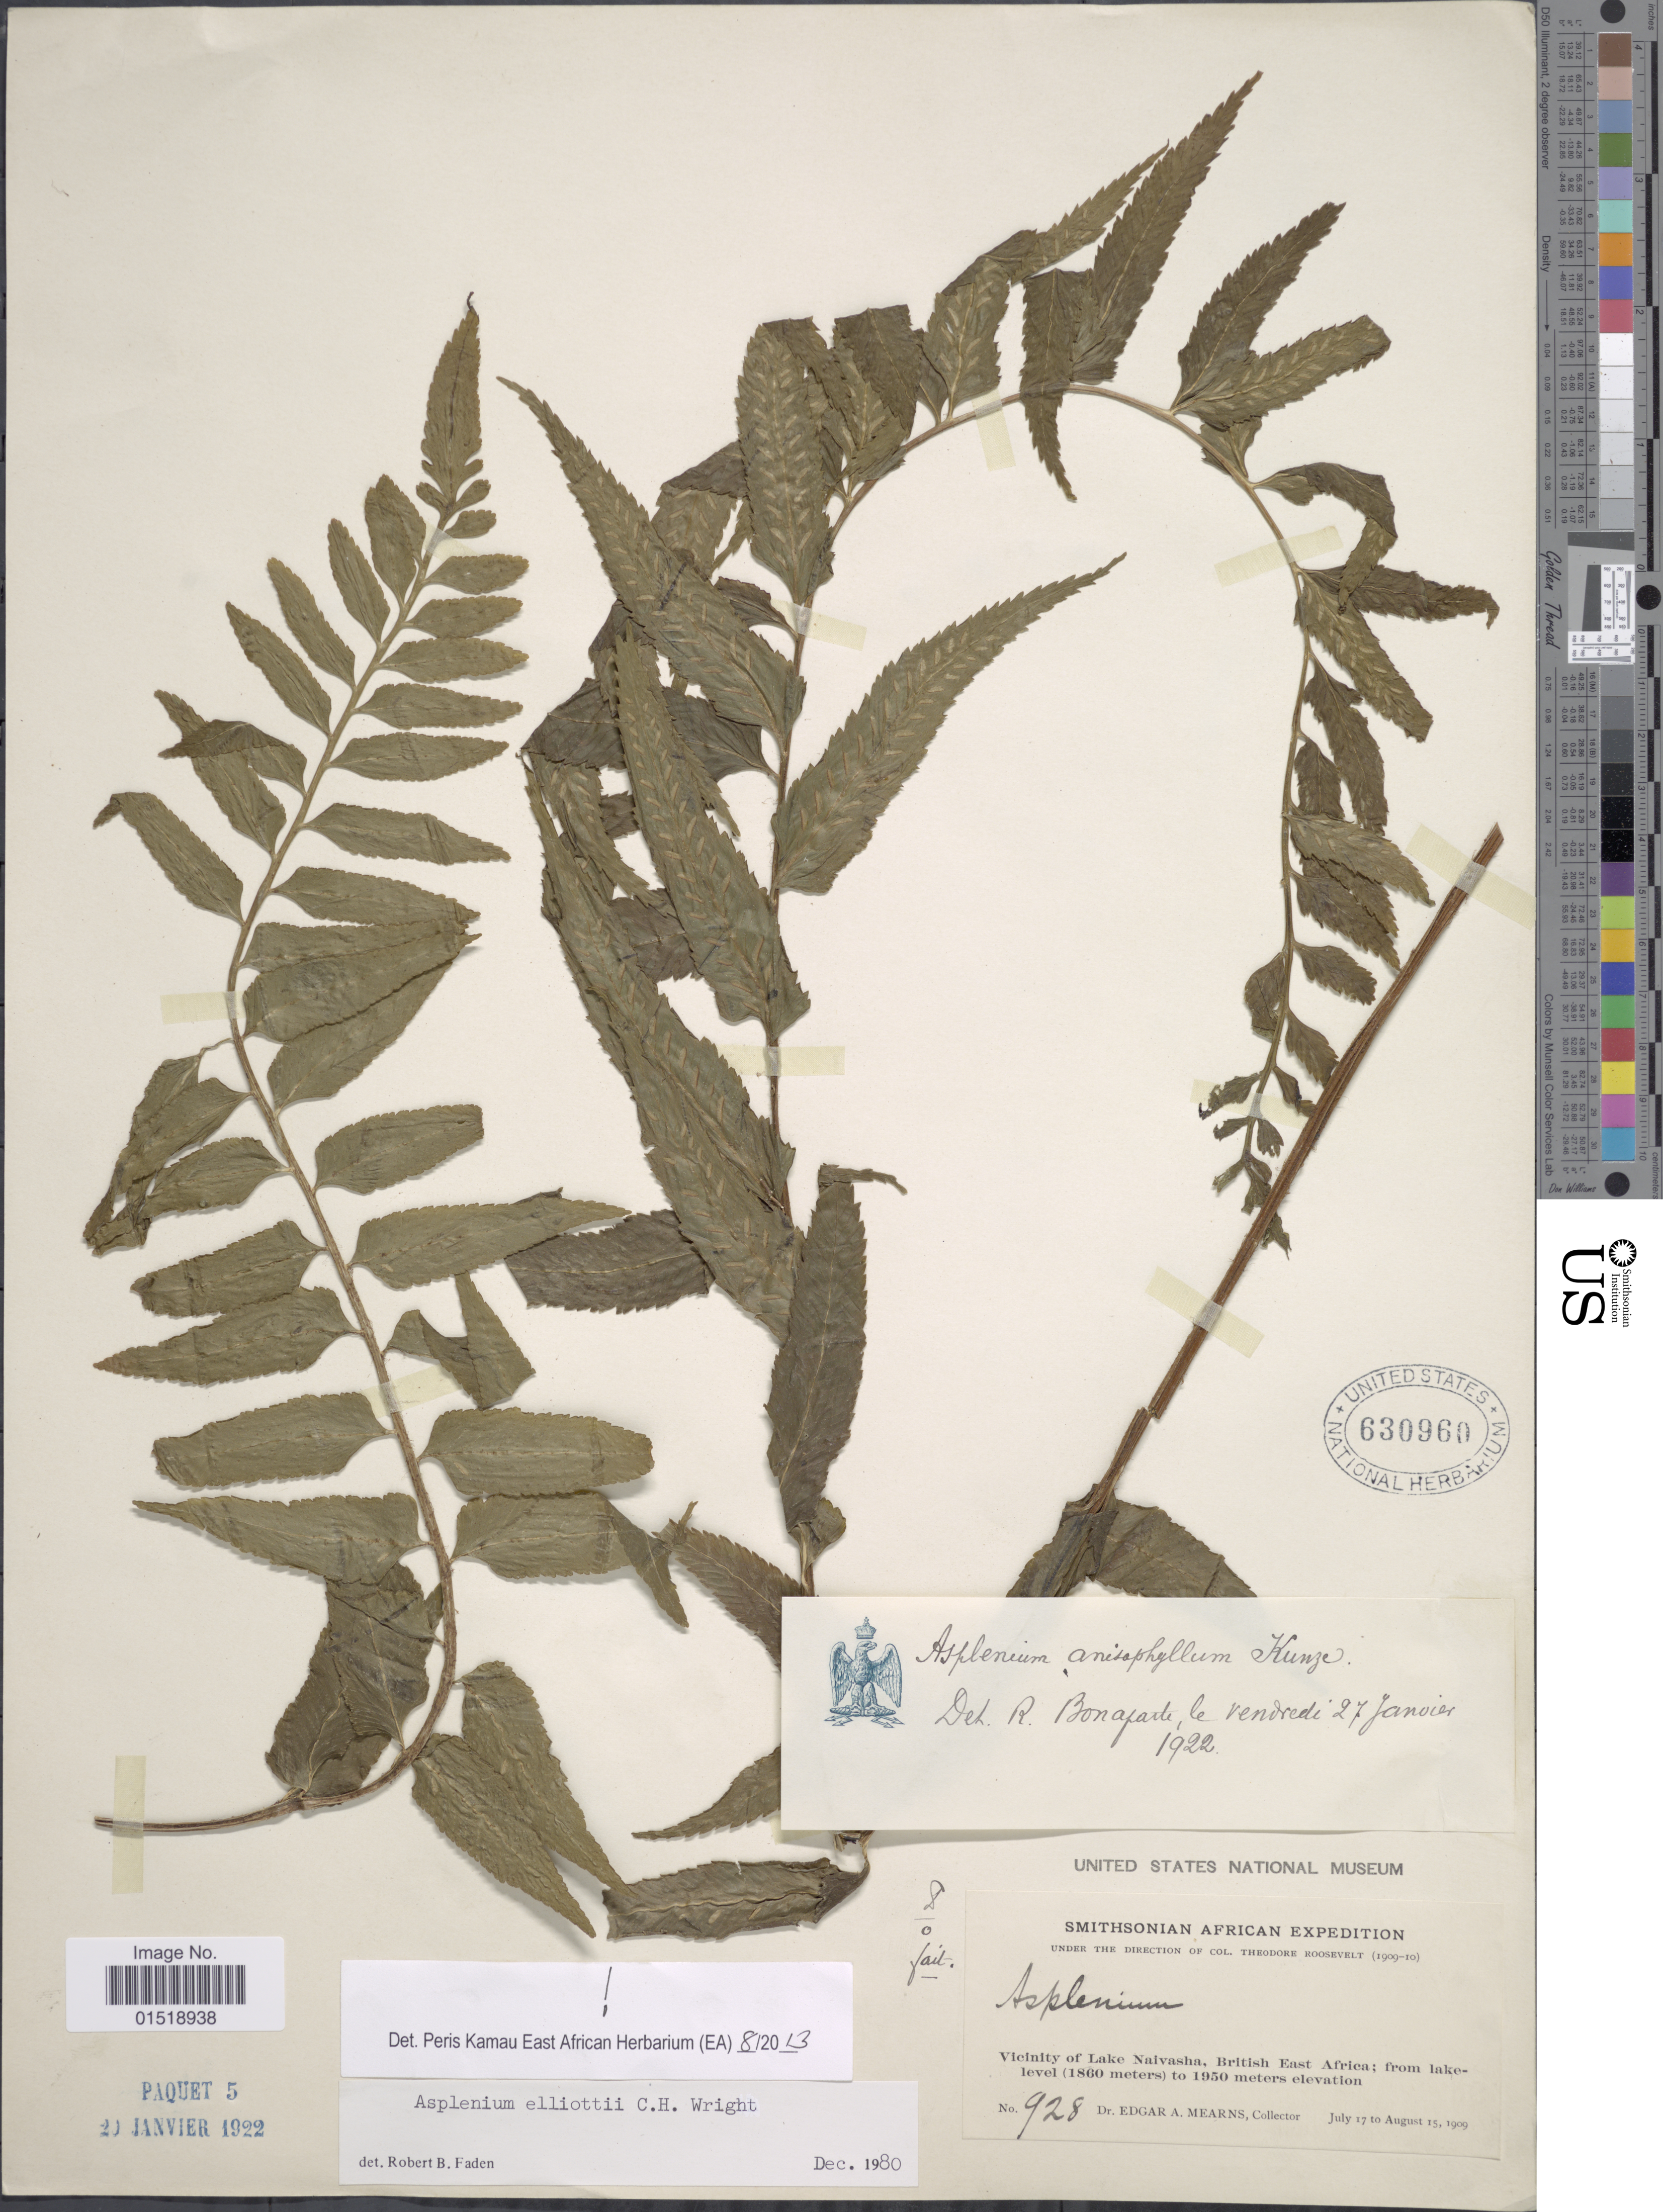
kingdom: Plantae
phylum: Tracheophyta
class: Polypodiopsida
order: Polypodiales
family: Aspleniaceae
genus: Asplenium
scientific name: Asplenium elliottii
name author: C.H. Wright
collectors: E. A. Mearns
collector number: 928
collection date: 1909-07-17/1909-08-15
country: Kenya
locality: Vicinity of Lake Naivasha, British East Africa.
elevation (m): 1860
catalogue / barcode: US 630960